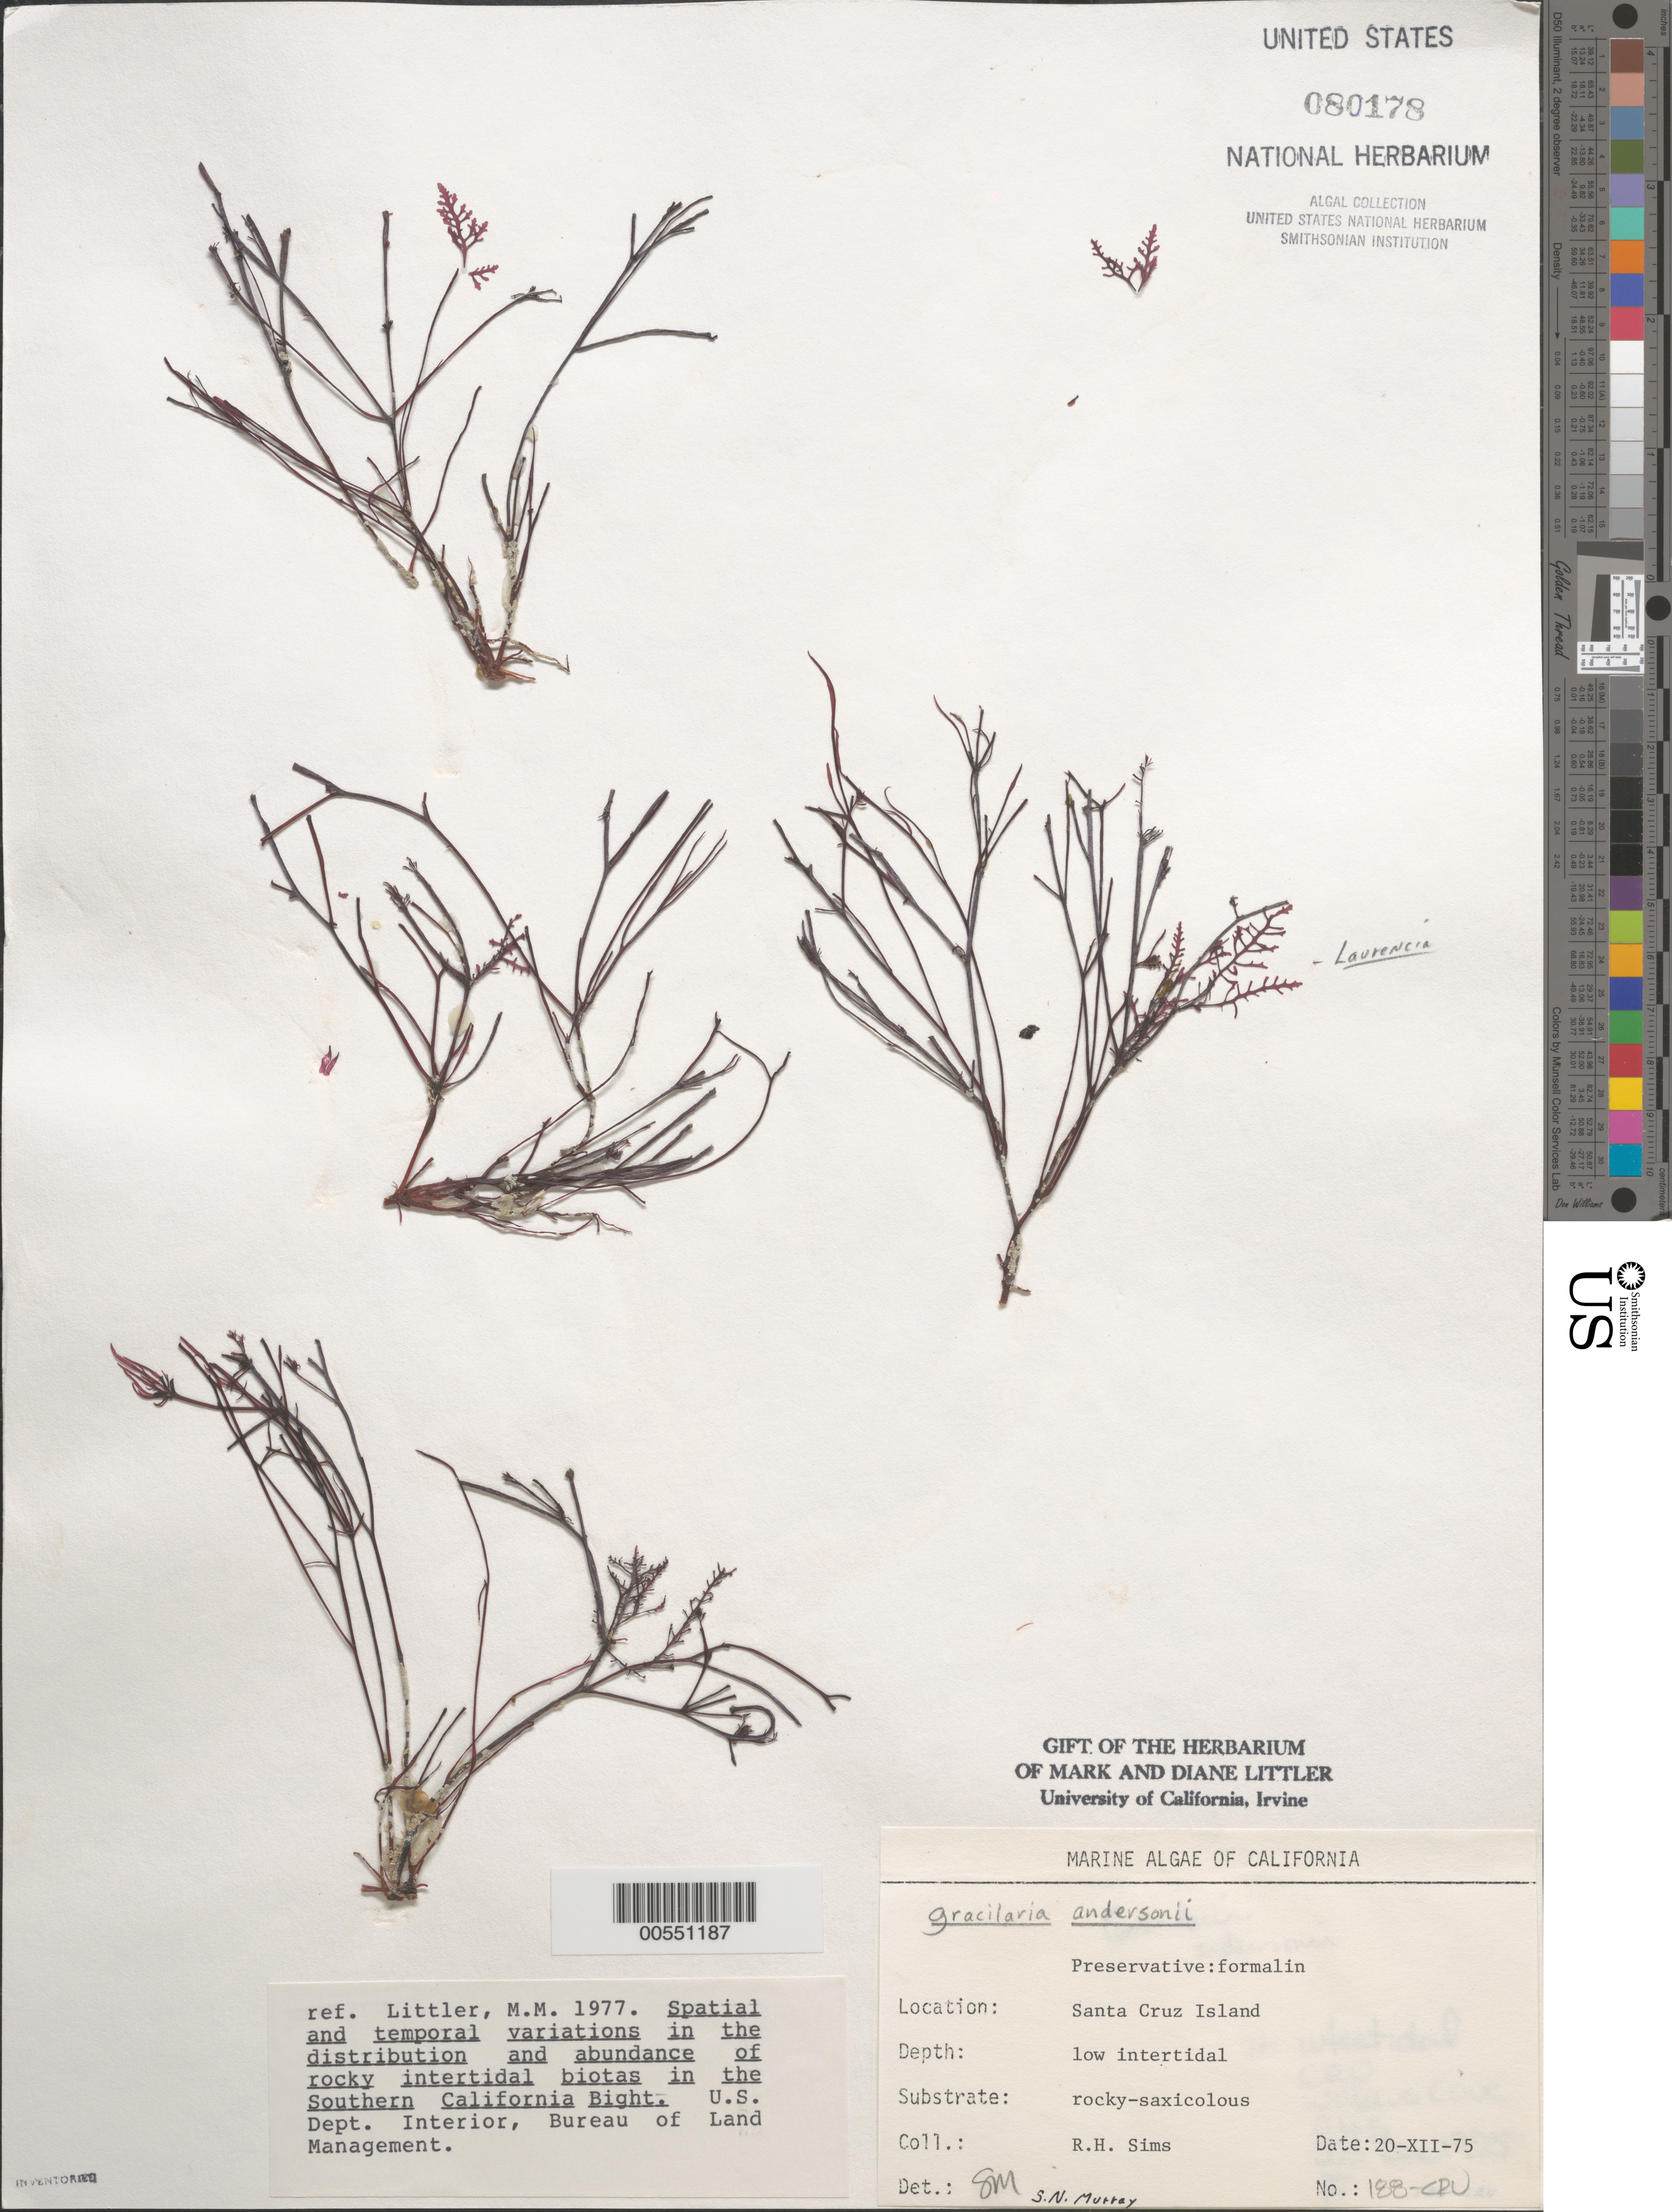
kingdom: Plantae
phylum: Rhodophyta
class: Florideophyceae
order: Gracilariales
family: Gracilariaceae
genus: Gracilariopsis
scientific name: Gracilariopsis andersonii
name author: (Grunow) E.Y. Dawson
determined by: Algae name updating Project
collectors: R. H. Sims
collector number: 188-cru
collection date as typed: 20 Dec 1975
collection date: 1975-12-20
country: United States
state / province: California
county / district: Santa Barbara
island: Santa Cruz Island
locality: Willows Anchorage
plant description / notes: BLM-SOCALBIGHT Rocky Intertidal Survey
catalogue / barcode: US 80178